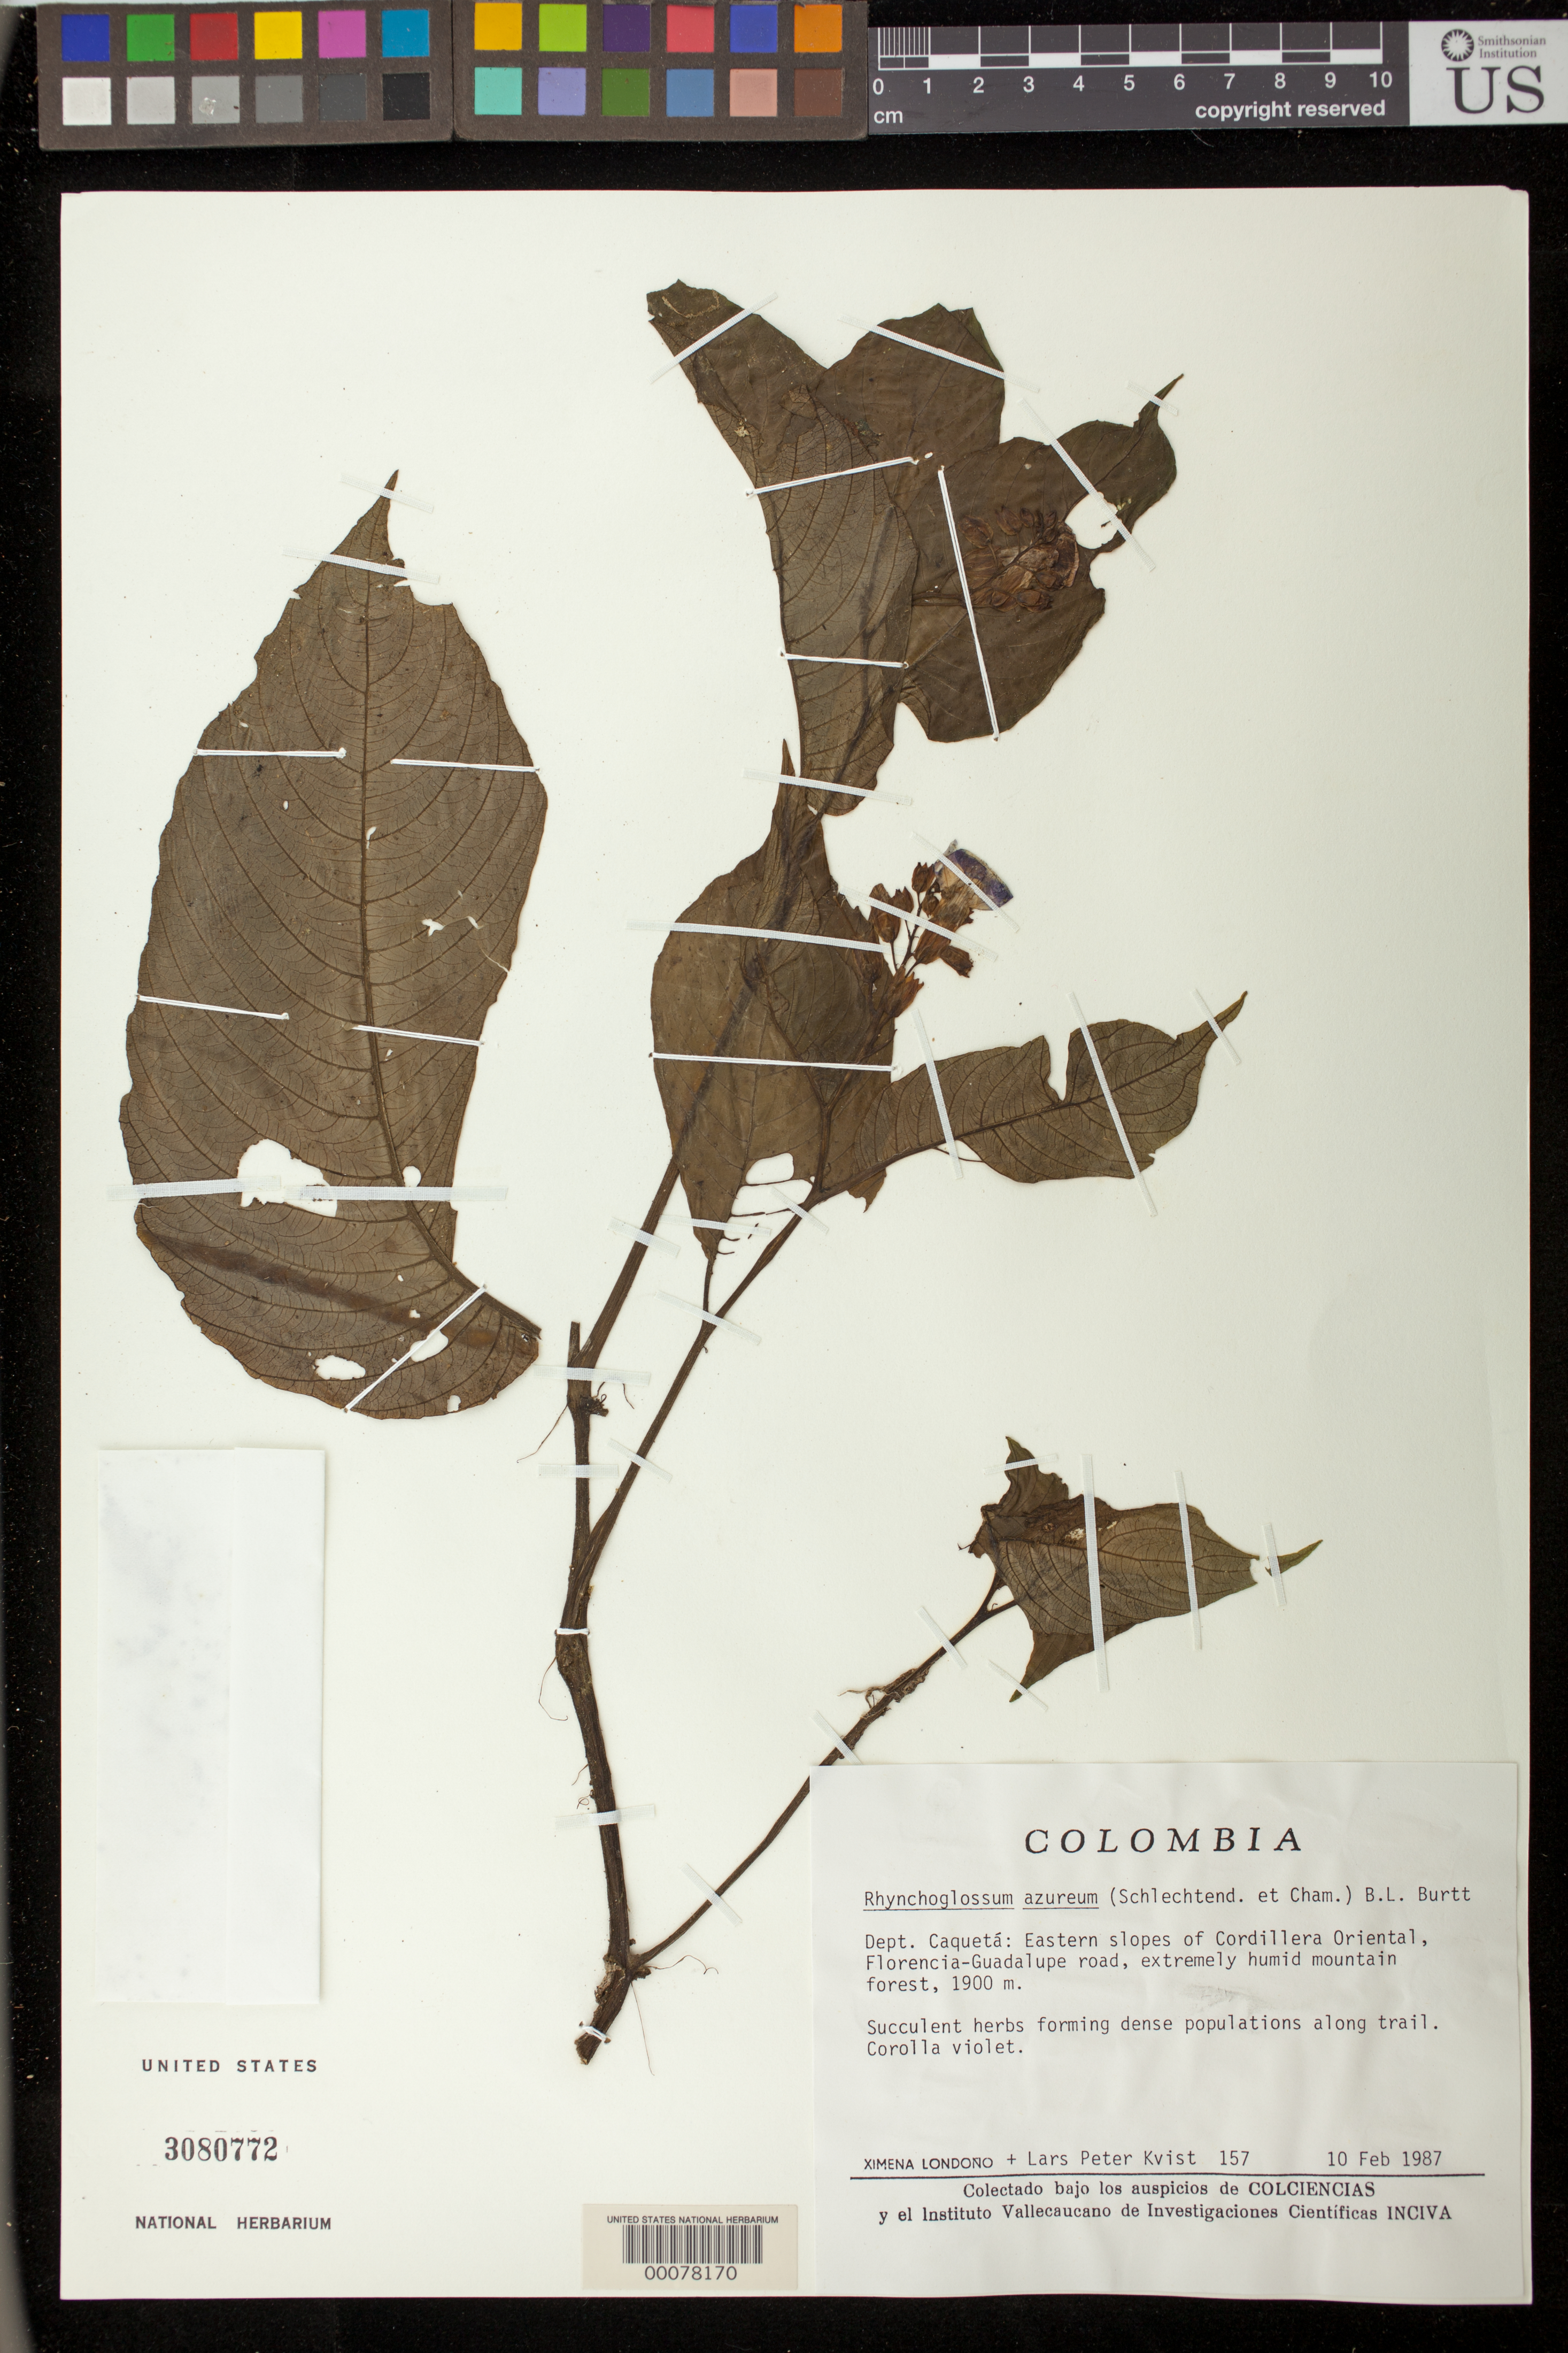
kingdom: Plantae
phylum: Tracheophyta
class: Magnoliopsida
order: Lamiales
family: Gesneriaceae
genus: Rhynchoglossum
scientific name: Rhynchoglossum azureum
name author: (Schltdl.) B.L. Burtt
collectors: X. Londoño & L. P. Kvist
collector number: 157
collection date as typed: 10 Feb 1987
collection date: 1987-02-10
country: Colombia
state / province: Caquetá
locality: Eastern slopes of Cordillera Oriental, Florencia-Guadalupe road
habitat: Extremely humid mountain forest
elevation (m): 1900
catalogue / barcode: US 3080772